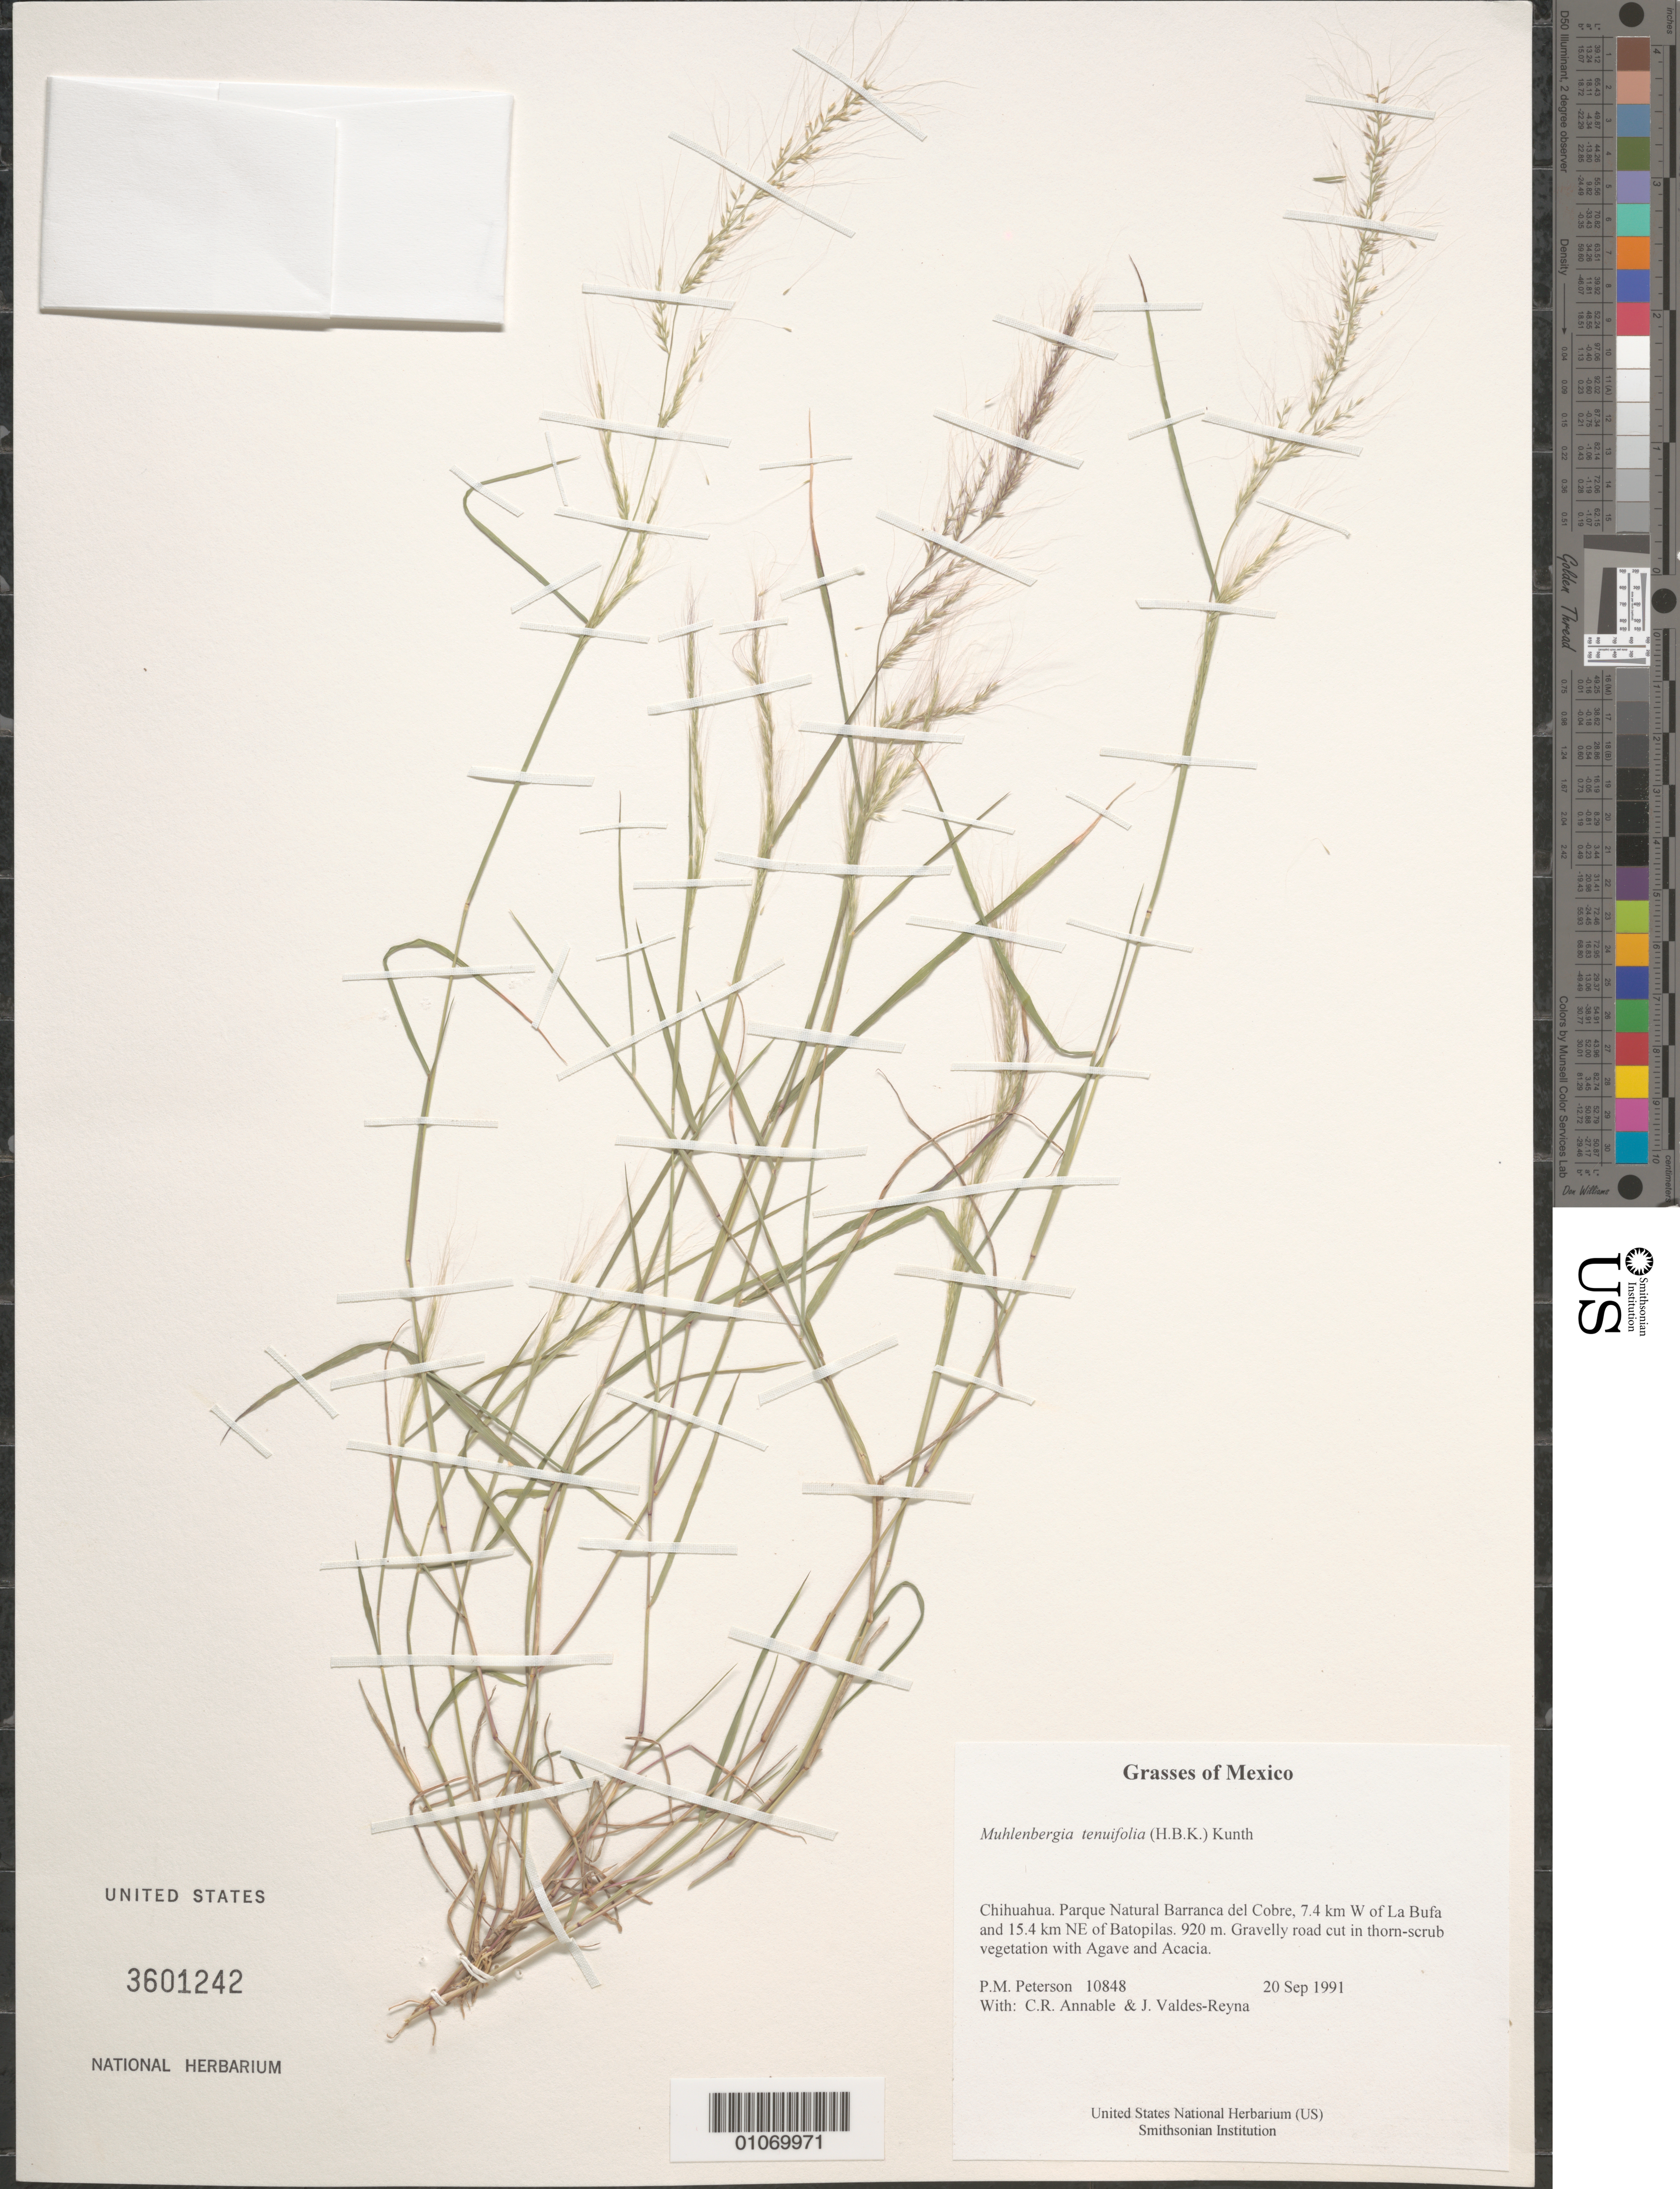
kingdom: Plantae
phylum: Tracheophyta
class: Liliopsida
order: Poales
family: Poaceae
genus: Muhlenbergia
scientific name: Muhlenbergia tenuifolia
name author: (Kunth) Kunth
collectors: P. M. Peterson, C. R. Annable & J. Valdés-Reyna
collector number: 10848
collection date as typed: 20 Sep 1991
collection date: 1991-09-20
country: Mexico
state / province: Chihuahua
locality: Parque Natural Barranca del Cobre, 7.4 km W of La Bufa and 15.4 km NE of Batopilas.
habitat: Gravelly road cut in thorn-scrub vegetation with Agave and Acacia.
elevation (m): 920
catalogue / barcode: US 3601242